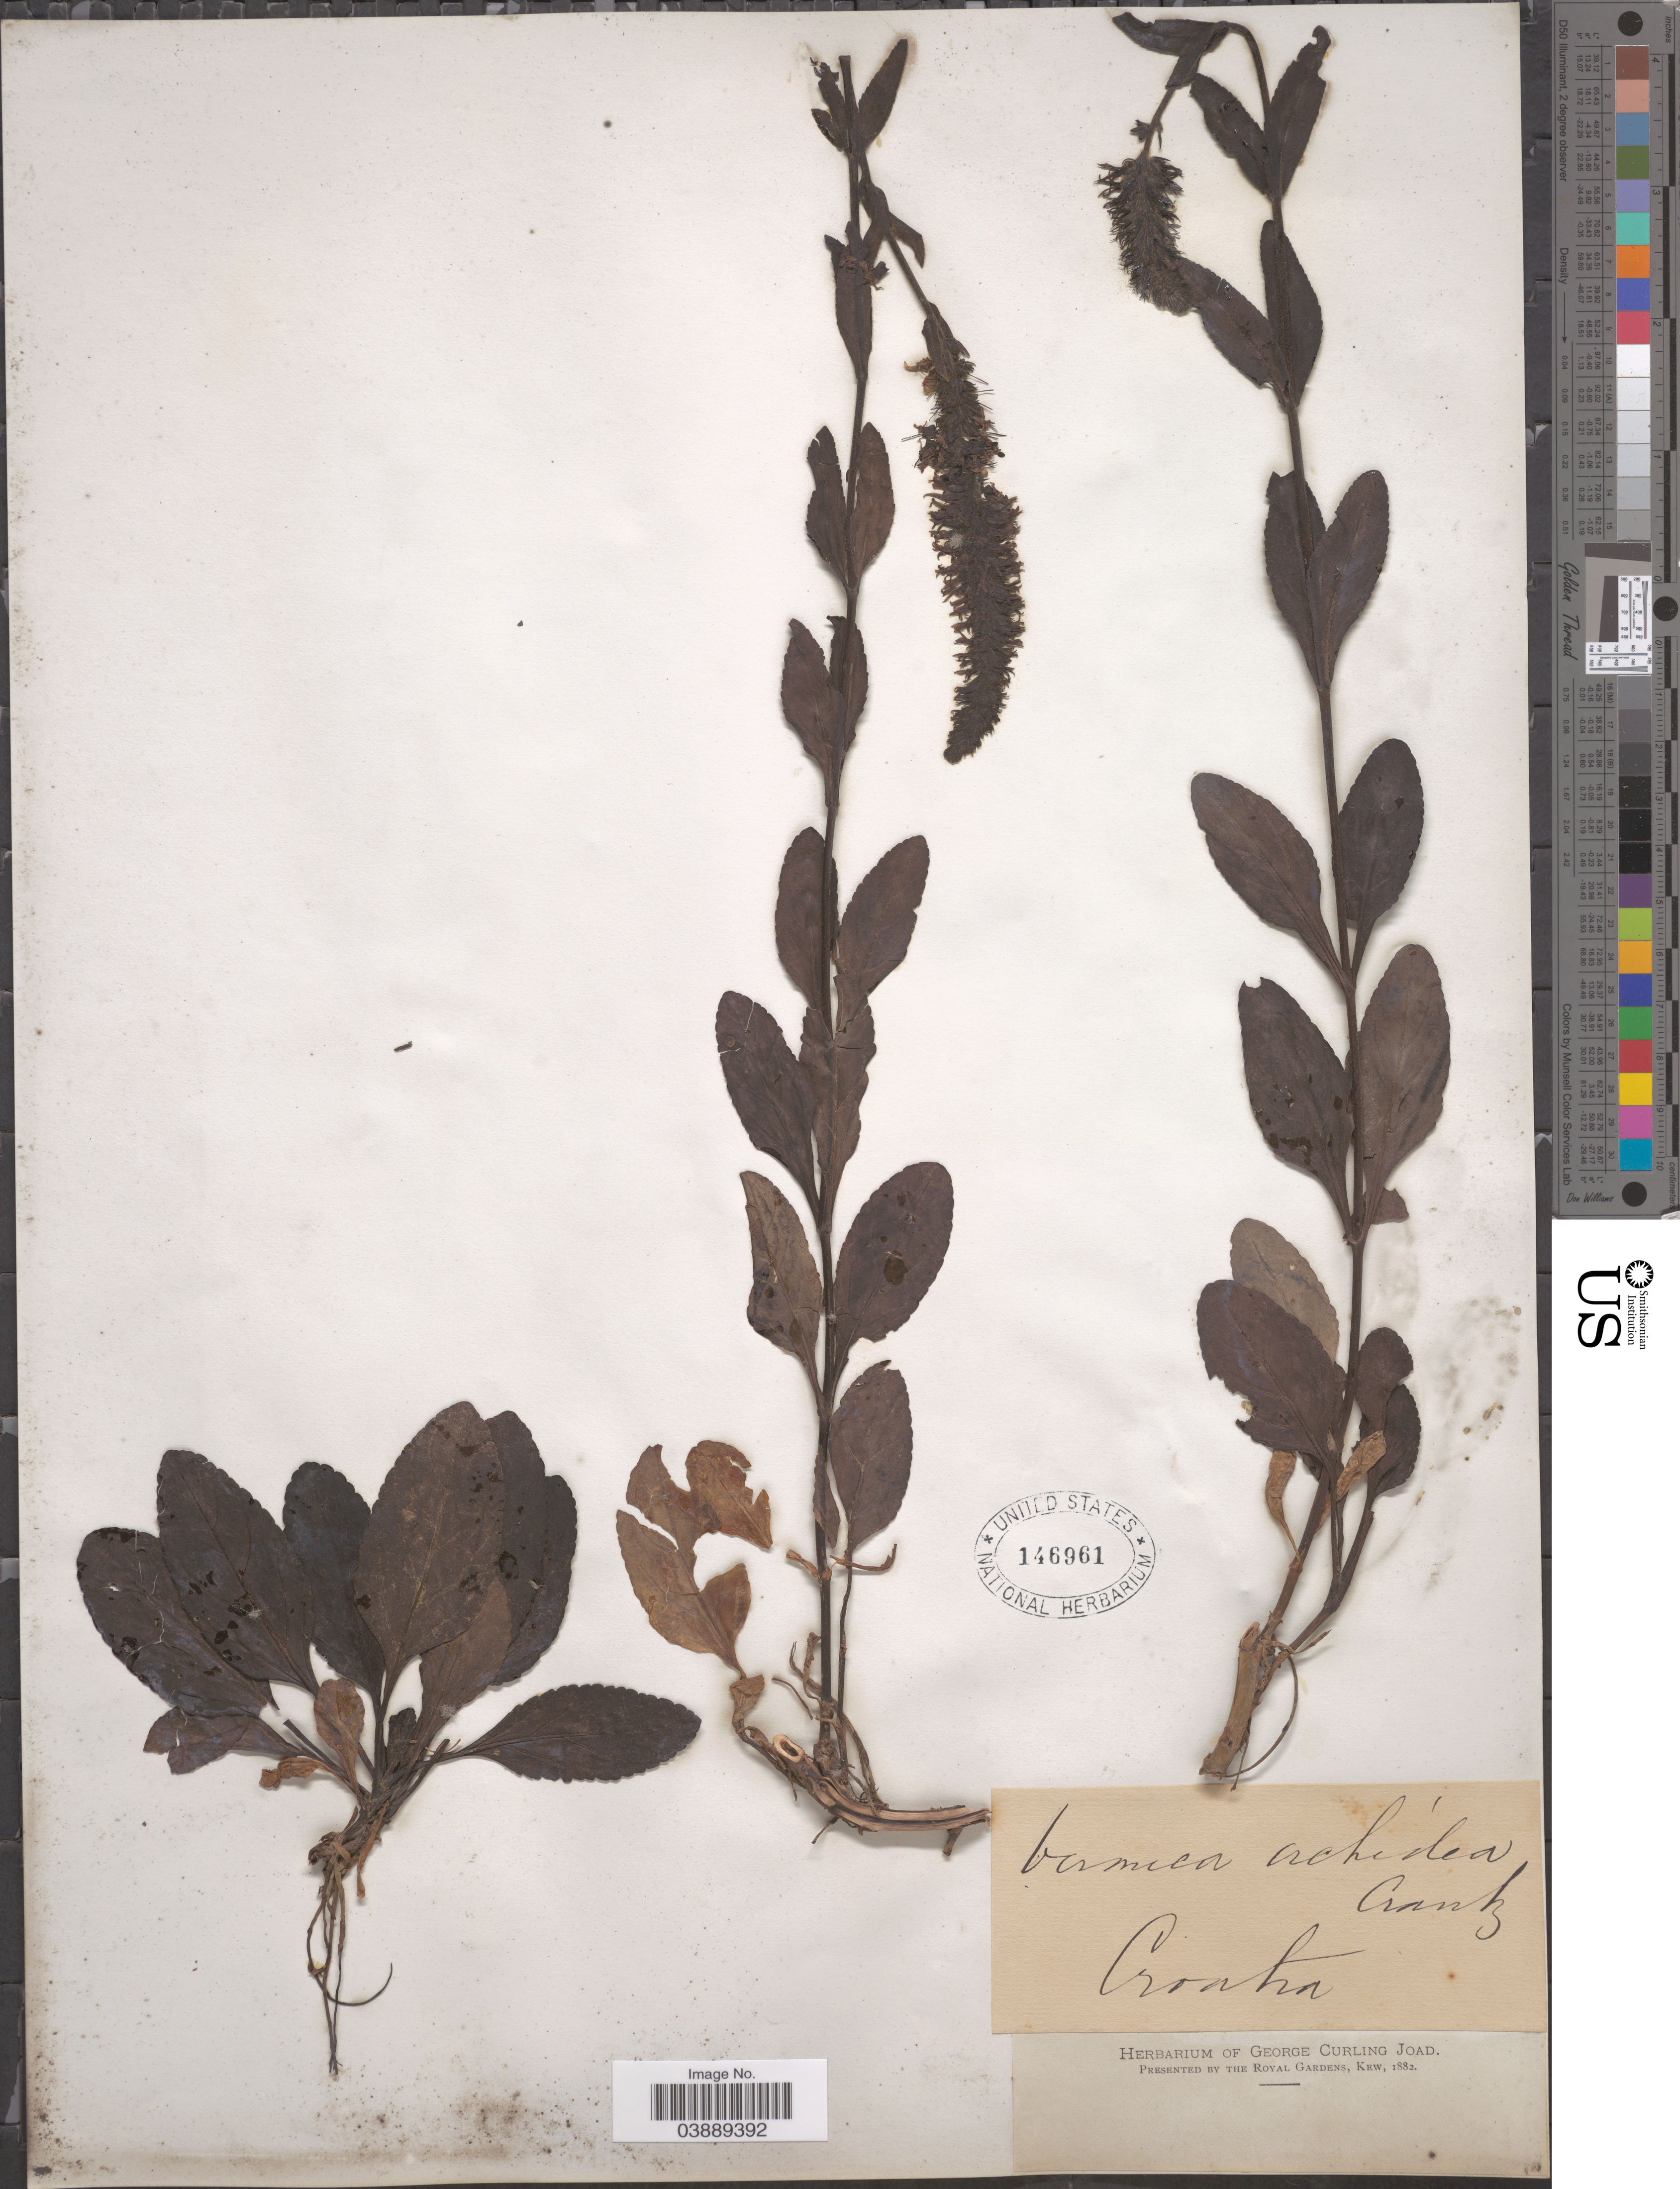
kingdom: Plantae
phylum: Tracheophyta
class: Magnoliopsida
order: Lamiales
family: Plantaginaceae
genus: Veronica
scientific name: Veronica orchidea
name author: Crantz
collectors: ex herb. George Curling Joad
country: Croatia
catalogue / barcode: US 146961